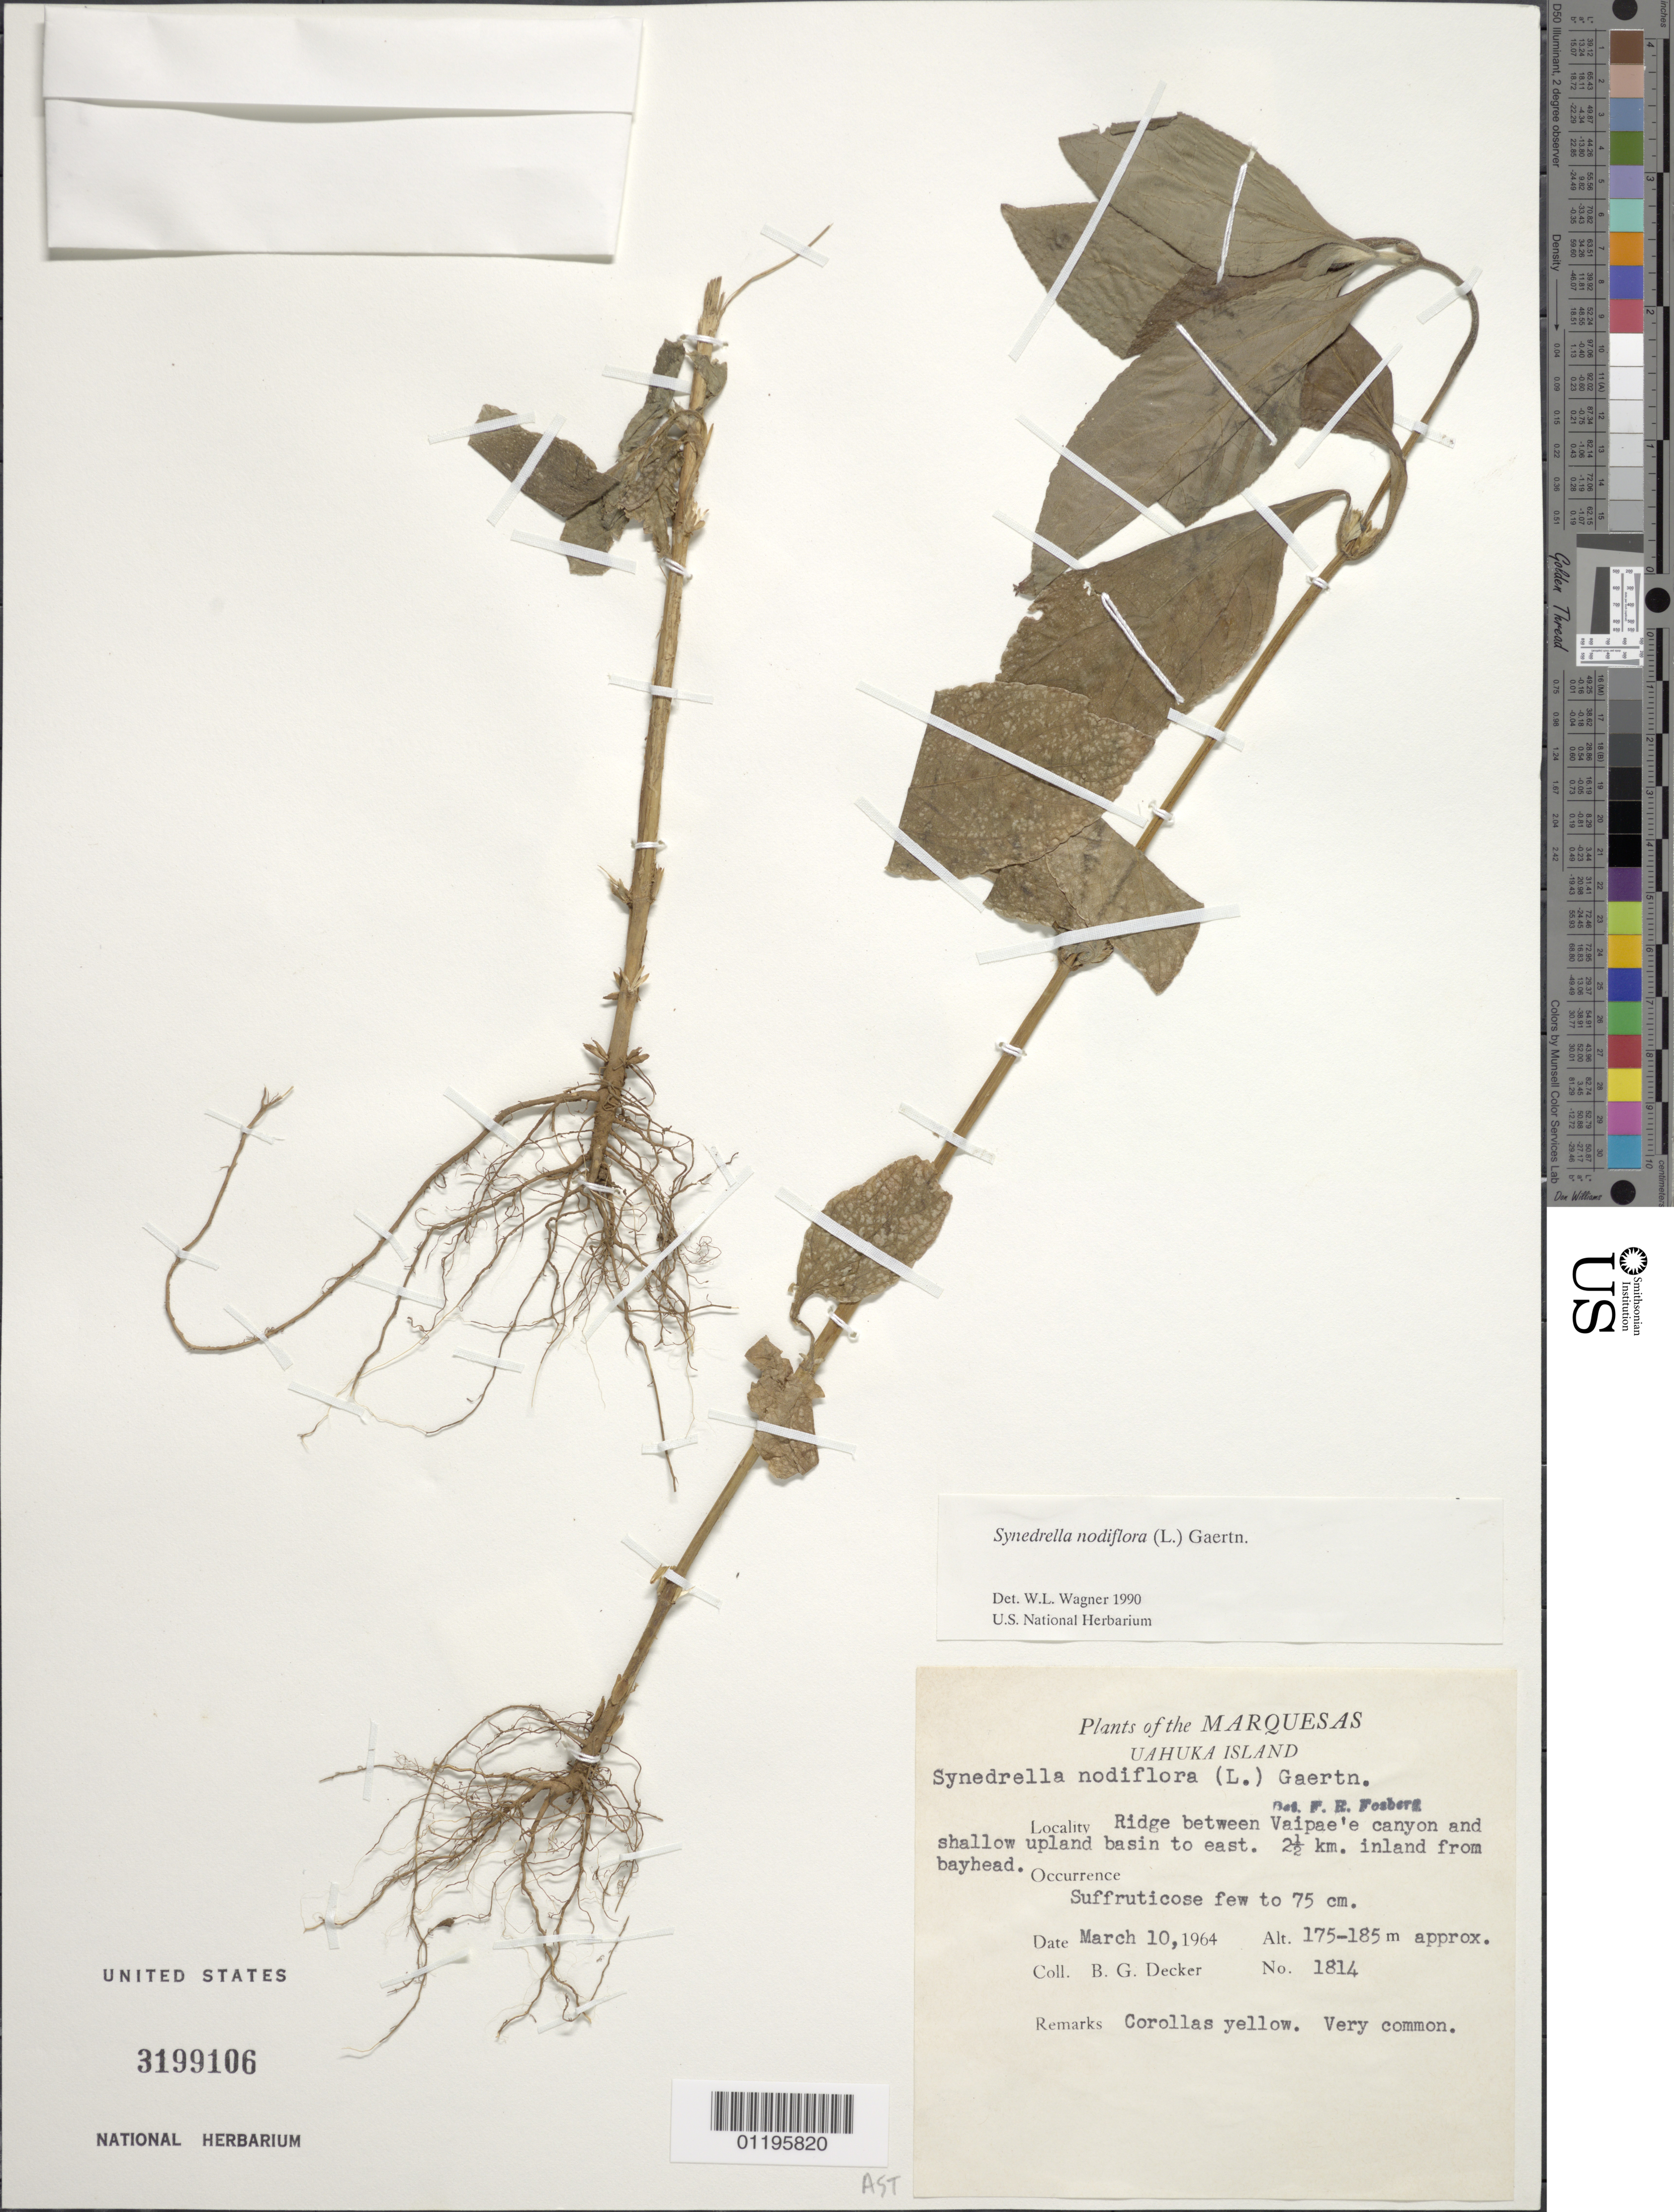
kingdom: Plantae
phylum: Tracheophyta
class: Magnoliopsida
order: Asterales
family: Asteraceae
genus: Synedrella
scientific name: Synedrella nodiflora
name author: (L.) Gaertn.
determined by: Wagner, W. L., (BOT), Smithsonian Institution - National Museum of Natural History (UNITED STATES)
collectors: B. G. Decker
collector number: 1814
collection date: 1964-03-10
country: French Polynesia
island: Ua Huka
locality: ridge between Vaipae'e canyon and shallow upland basin to E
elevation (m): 175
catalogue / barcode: US 3199106